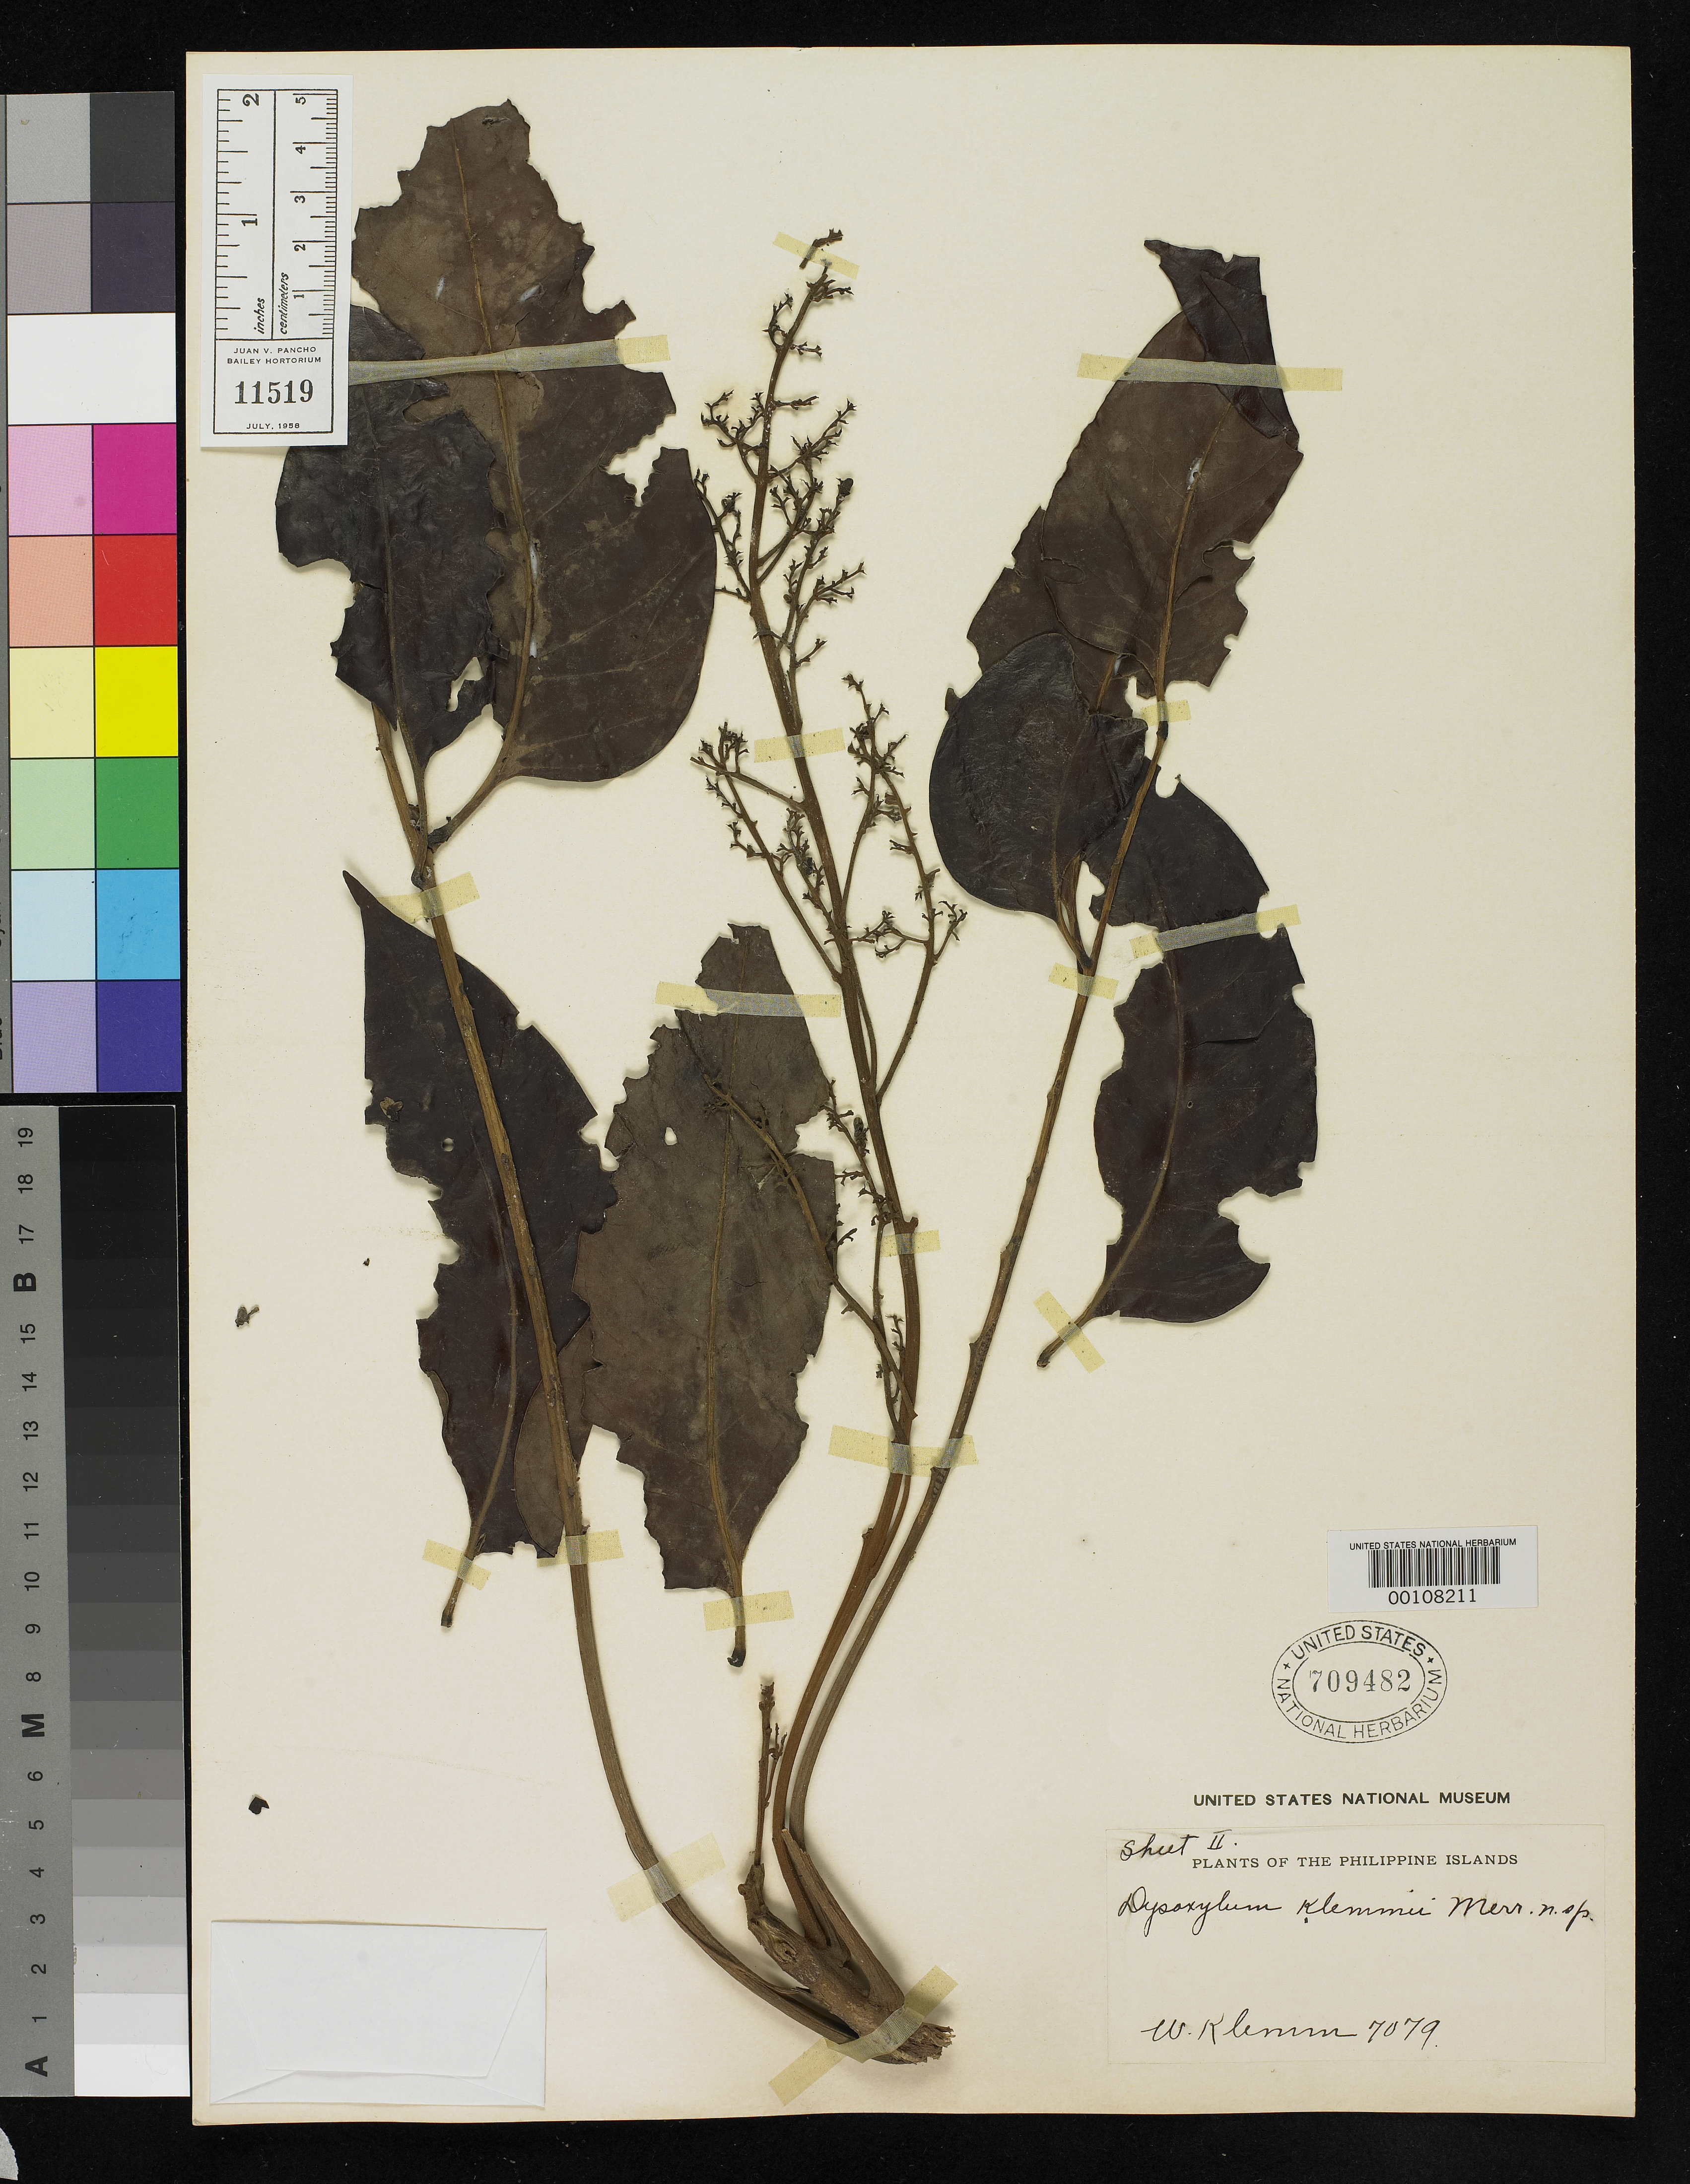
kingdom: Plantae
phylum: Tracheophyta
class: Magnoliopsida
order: Sapindales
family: Meliaceae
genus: Dysoxylum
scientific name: Dysoxylum klemmei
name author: Merr.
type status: Isotype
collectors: W. Klemme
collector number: Bur. Sci. 7079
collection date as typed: May 1907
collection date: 1907-05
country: Philippines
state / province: Cagayan Valley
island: Luzon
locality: San Vicente. Cagayan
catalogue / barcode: US 709482